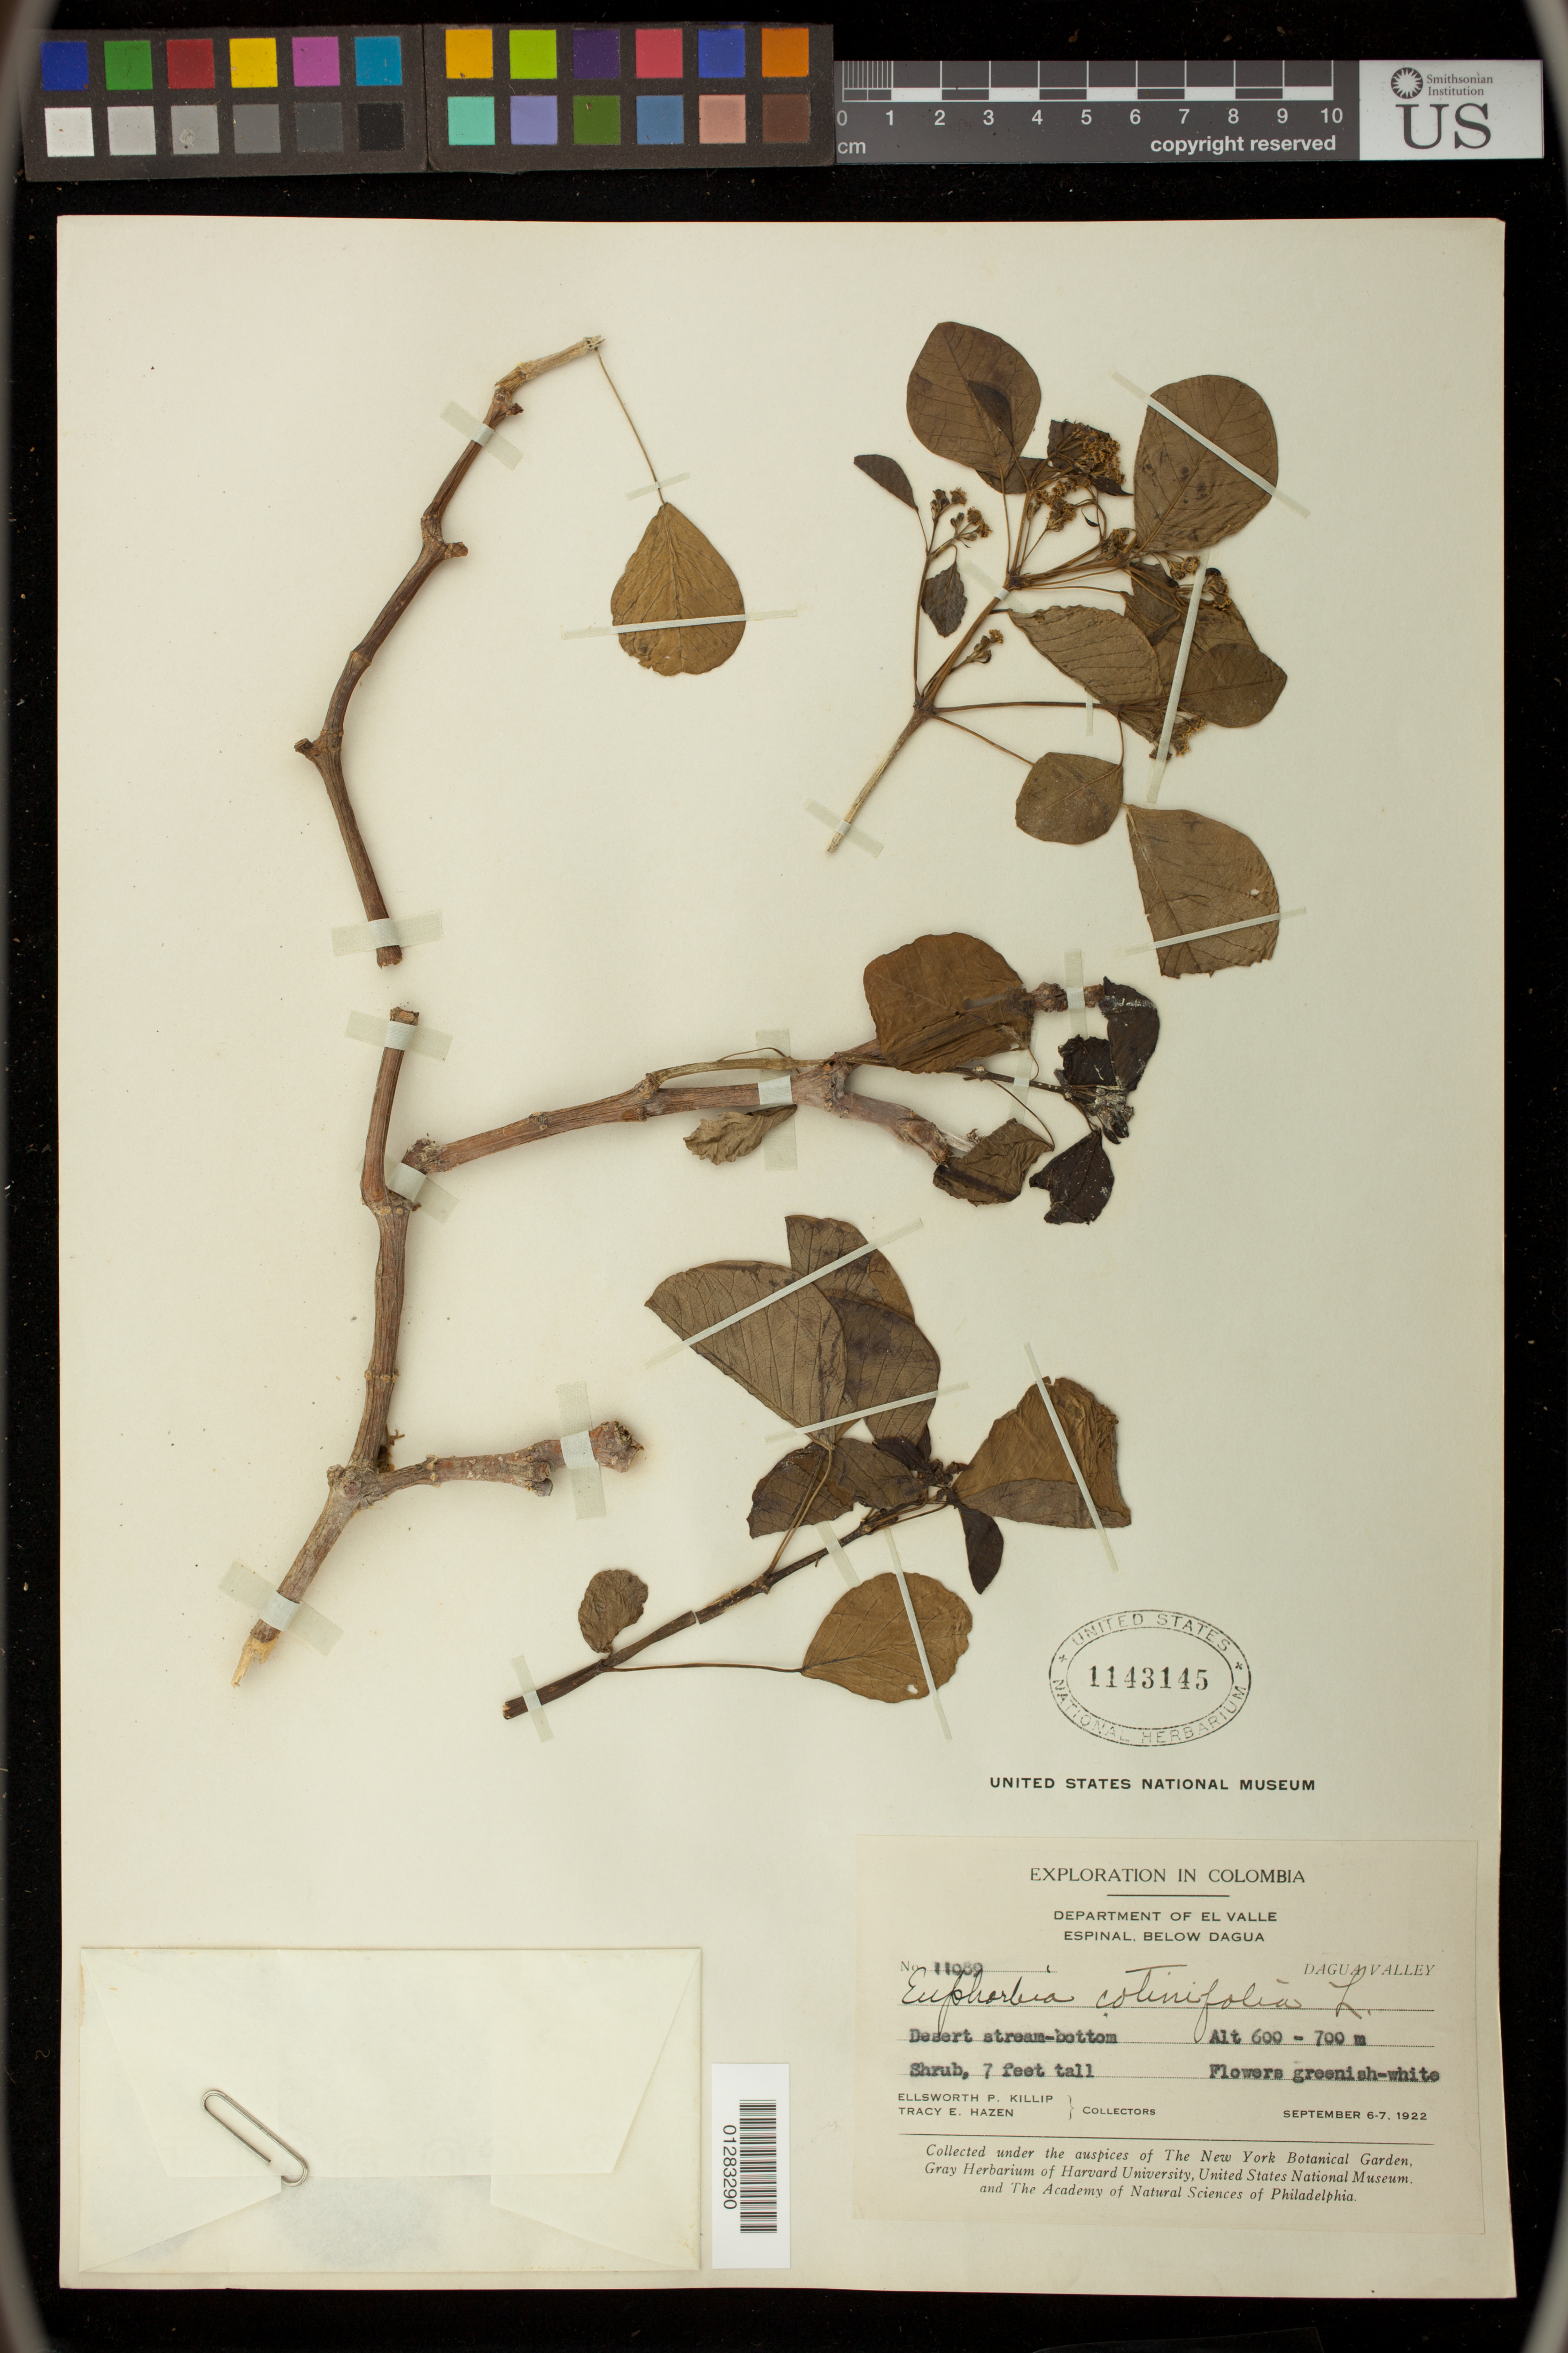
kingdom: Plantae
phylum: Tracheophyta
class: Magnoliopsida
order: Malpighiales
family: Euphorbiaceae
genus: Euphorbia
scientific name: Euphorbia cotinifolia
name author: L.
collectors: E. P. Killip & T. E. Hazen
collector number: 11089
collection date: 1922-09-06/1922-09-07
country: Colombia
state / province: Valle del Cauca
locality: Dagua Valley. Espinal, below Dagua.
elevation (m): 600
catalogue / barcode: US 1143145